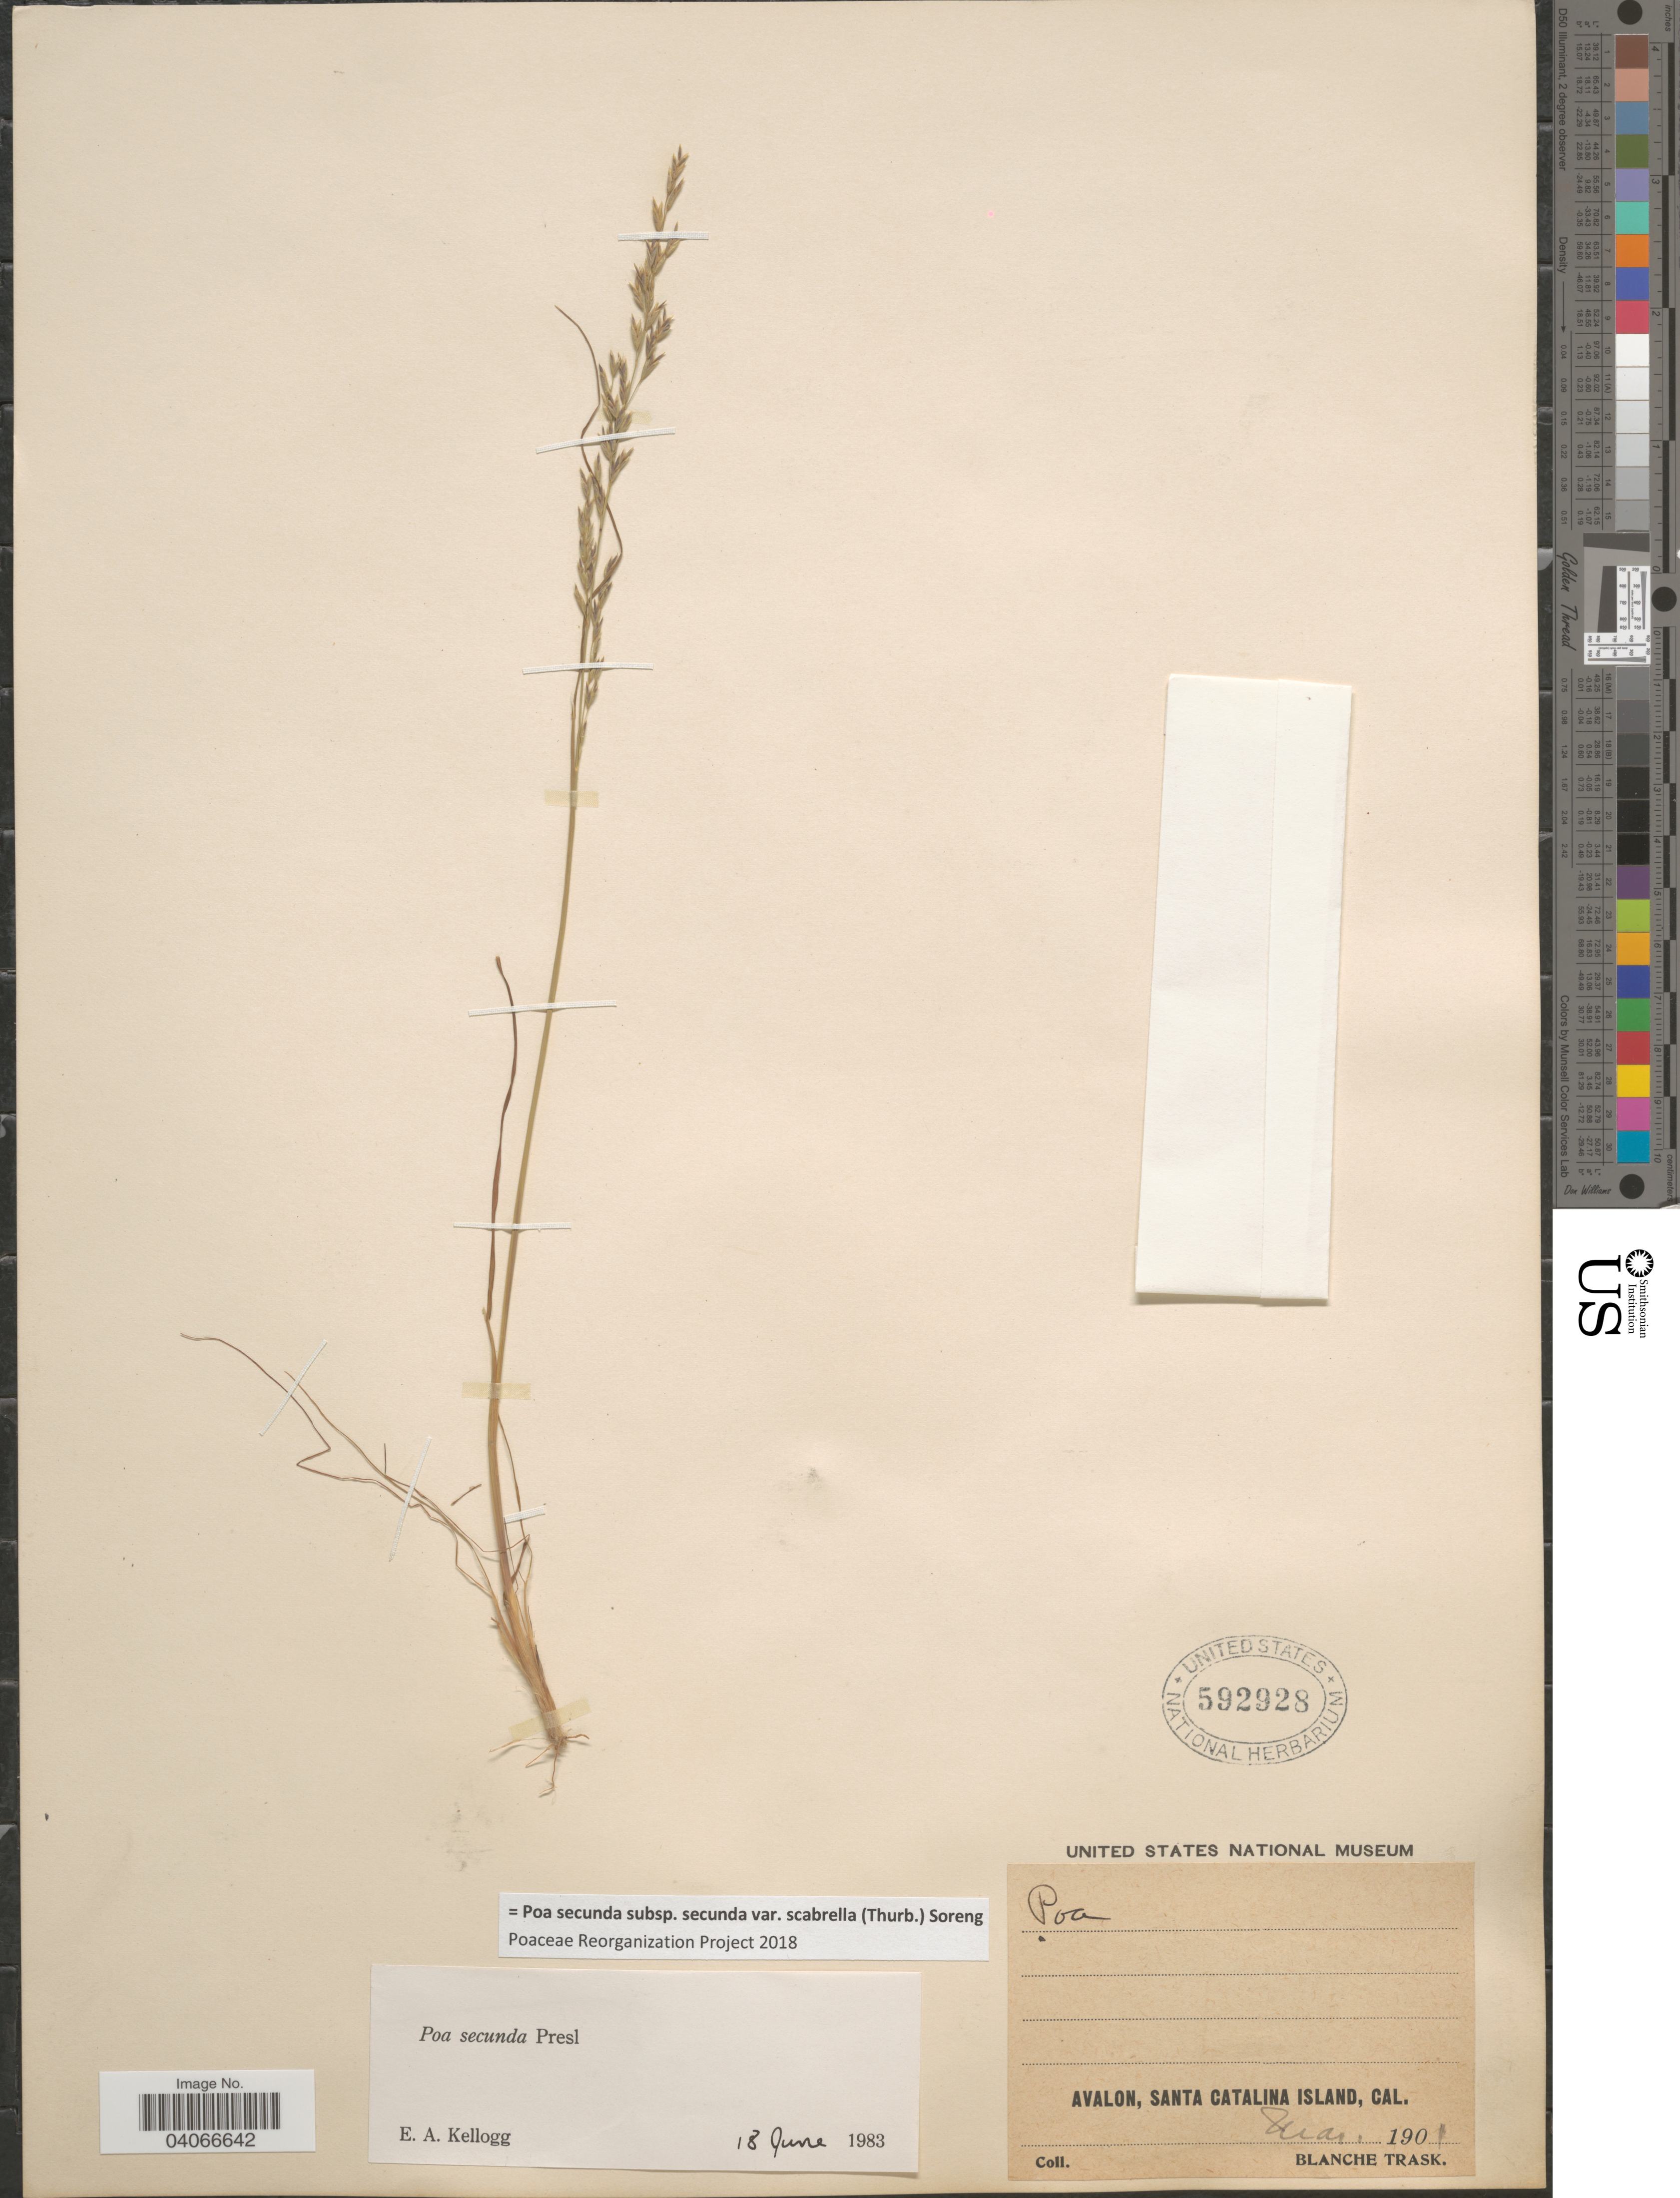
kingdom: Plantae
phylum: Tracheophyta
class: Liliopsida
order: Poales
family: Poaceae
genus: Poa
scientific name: Poa secunda subsp. secunda var. scabrella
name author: (Thurb.) Soreng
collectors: B. Trask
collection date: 1901-03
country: United States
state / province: California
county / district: Los Angeles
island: Santa Catalina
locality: Avalon, Santa Catalina Island.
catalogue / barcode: US 592928